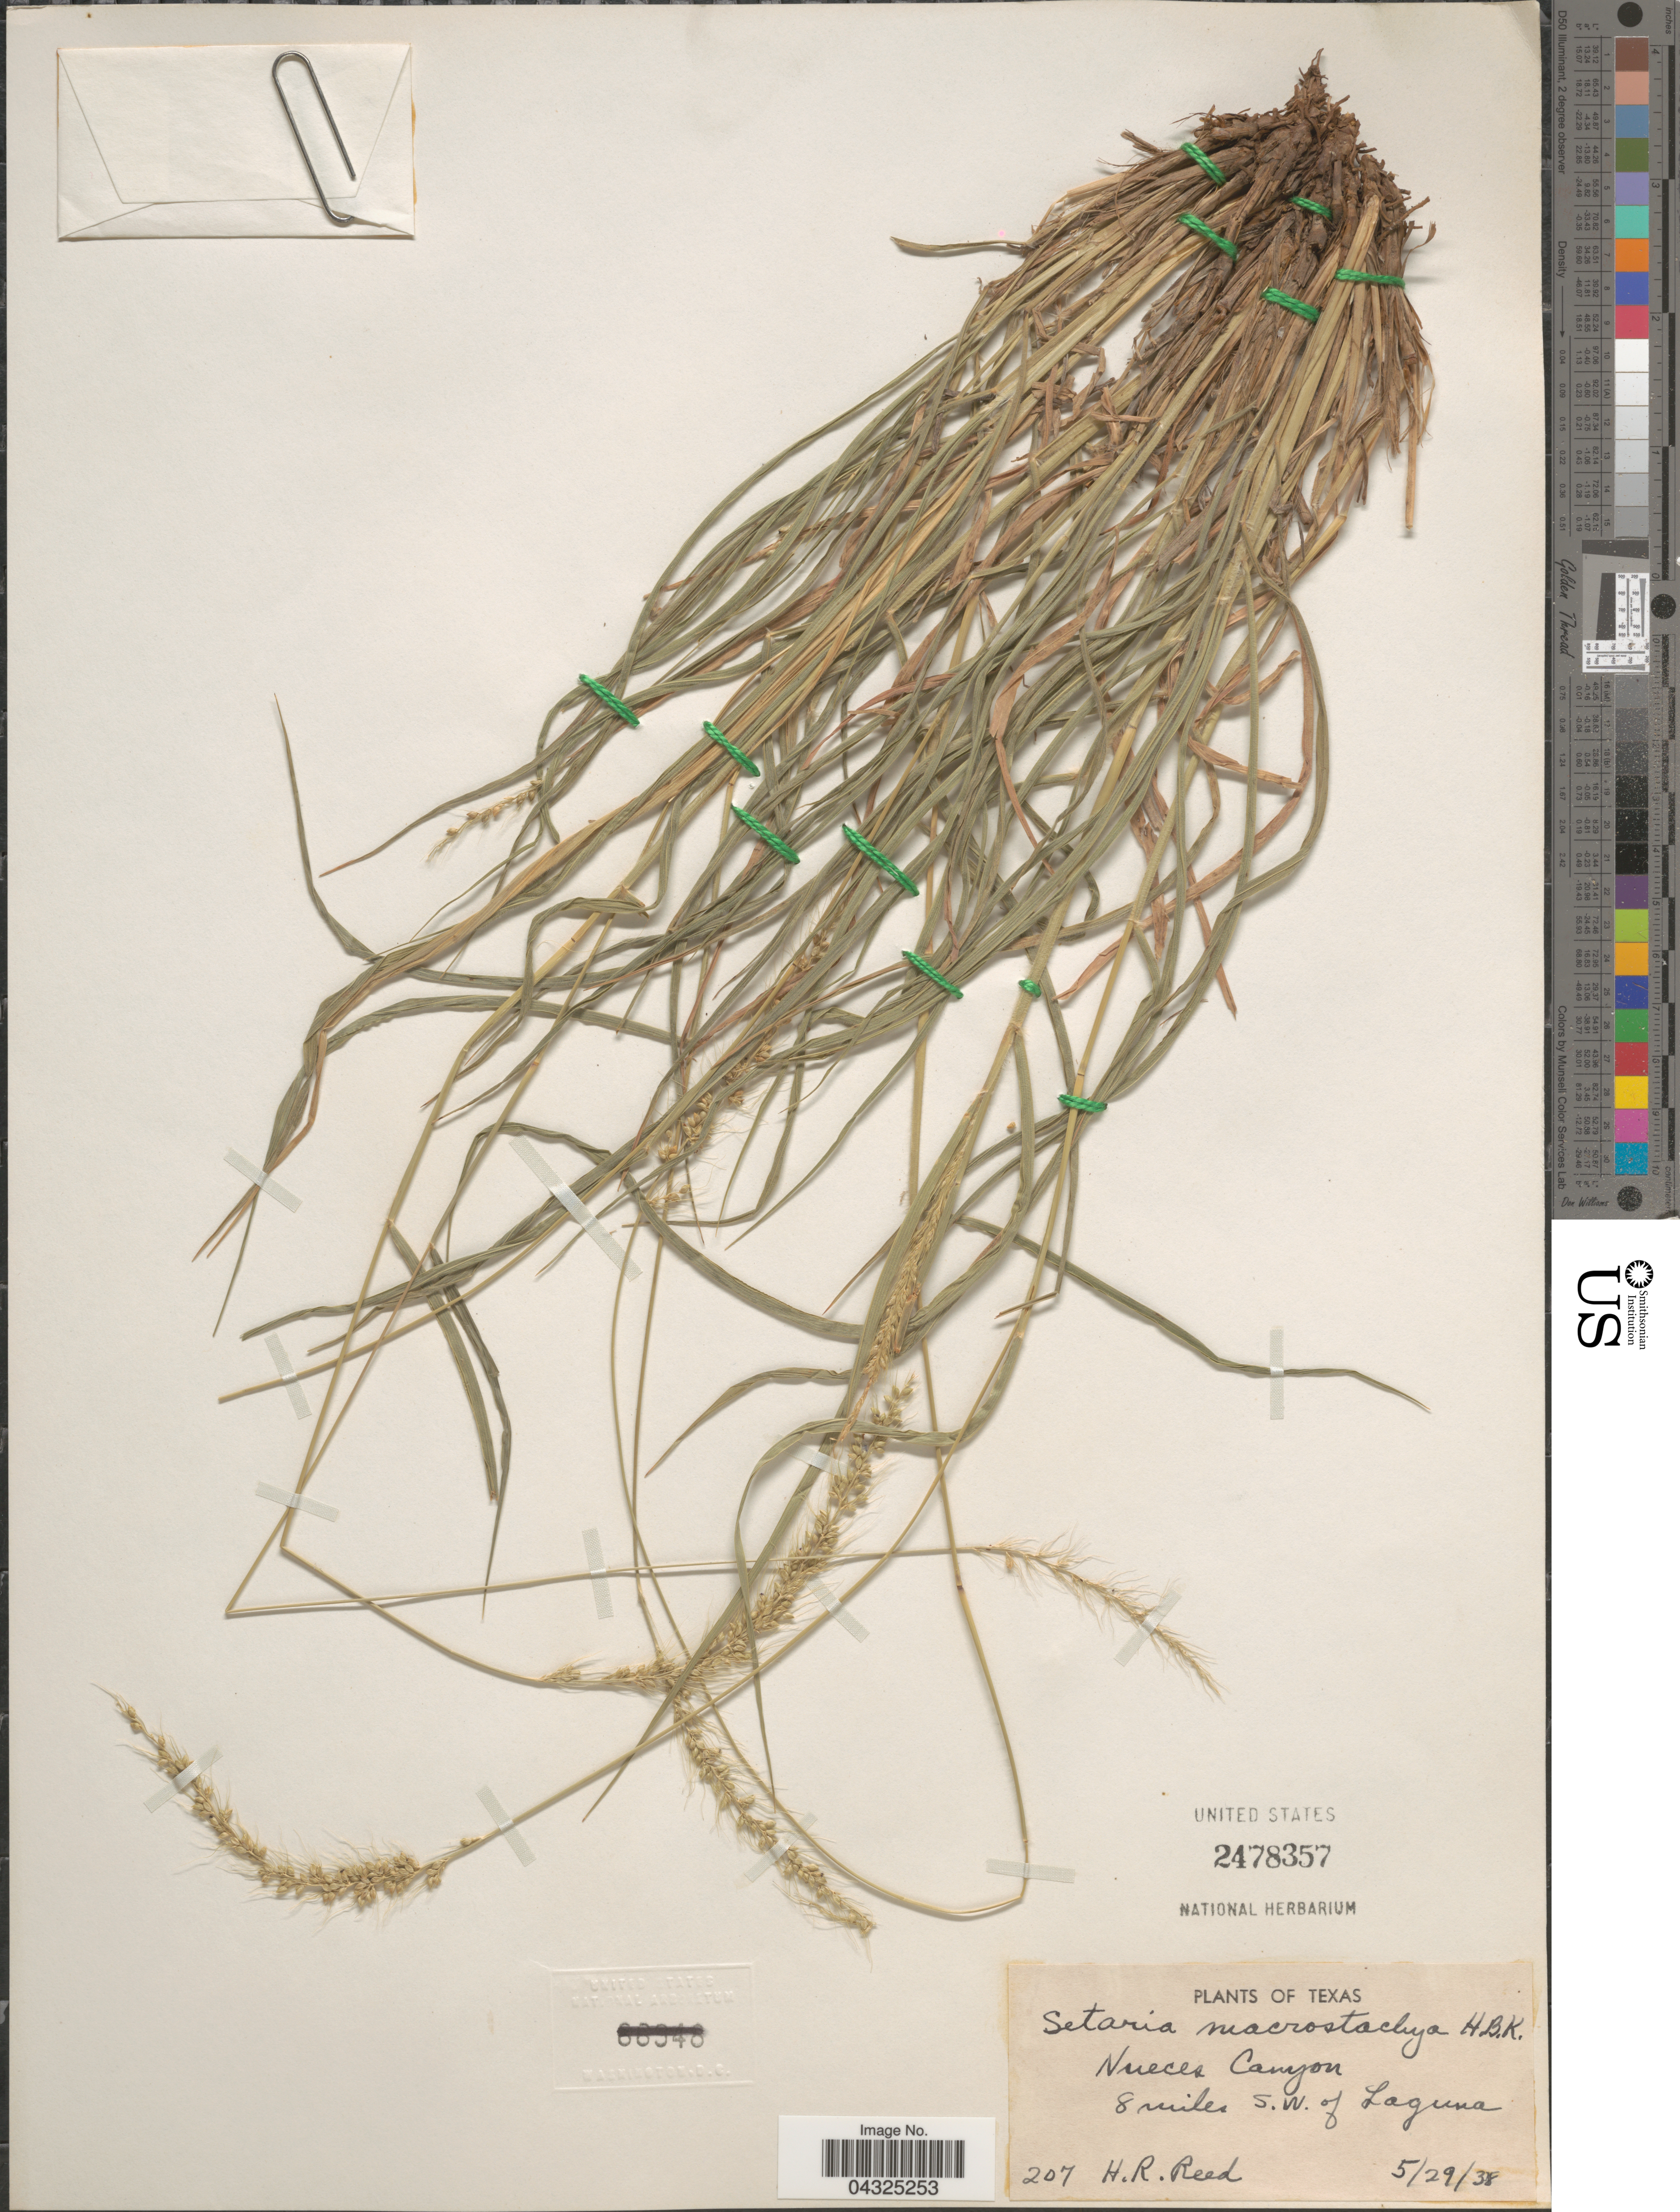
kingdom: Plantae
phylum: Tracheophyta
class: Liliopsida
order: Poales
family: Poaceae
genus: Setaria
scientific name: Setaria macrostachya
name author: Kunth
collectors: H. Reed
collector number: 207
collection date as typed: Transcribed d/m/y: 29/5/38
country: United States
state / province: Texas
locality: Nueces Canyon 8 miles S.W. of Laguna.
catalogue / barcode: US 2478357